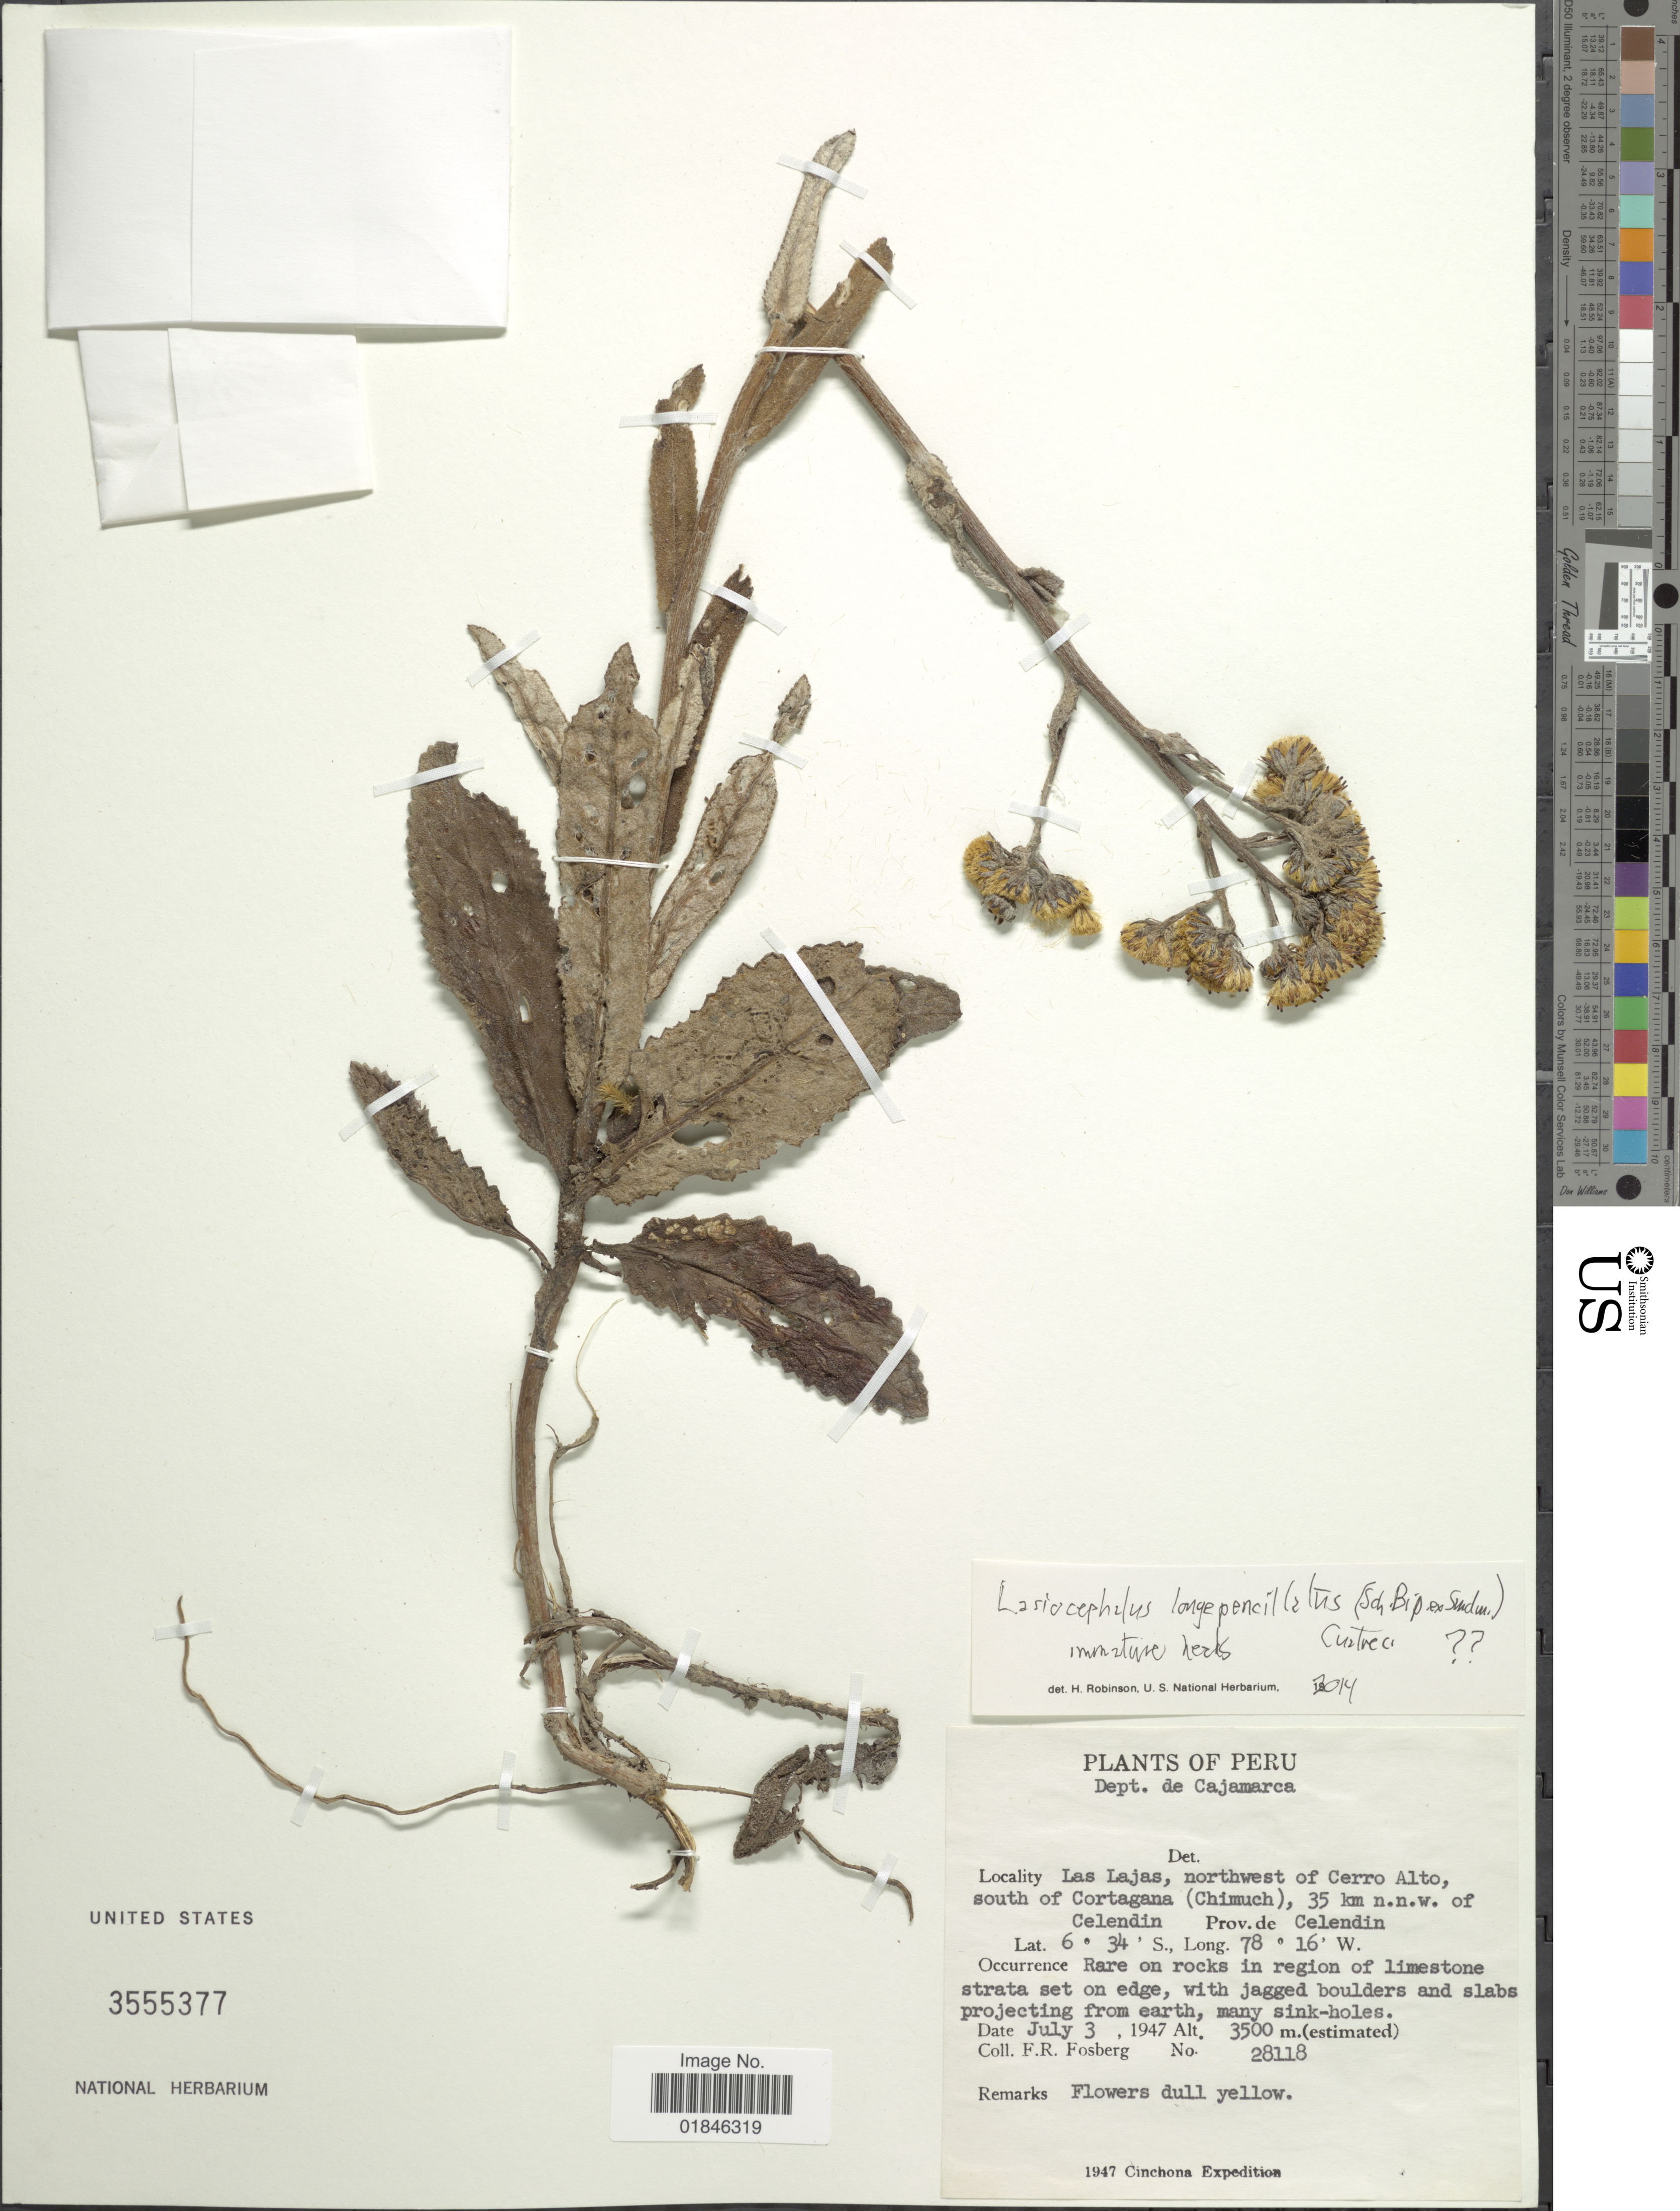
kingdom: Plantae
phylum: Tracheophyta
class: Magnoliopsida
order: Asterales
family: Asteraceae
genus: Senecio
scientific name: Senecio sp.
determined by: Salomon, Luciana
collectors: F. R. Fosberg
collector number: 28118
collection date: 1947-07-03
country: Peru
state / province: Cajamarca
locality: Dept. de Cajamarca. Las Lajas, northwest of Cerro Alto, south of Cortagana (Chimuch), 35 km n.n.w. of Celendin. Prov. de Celendin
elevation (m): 3500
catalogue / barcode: US 3555377